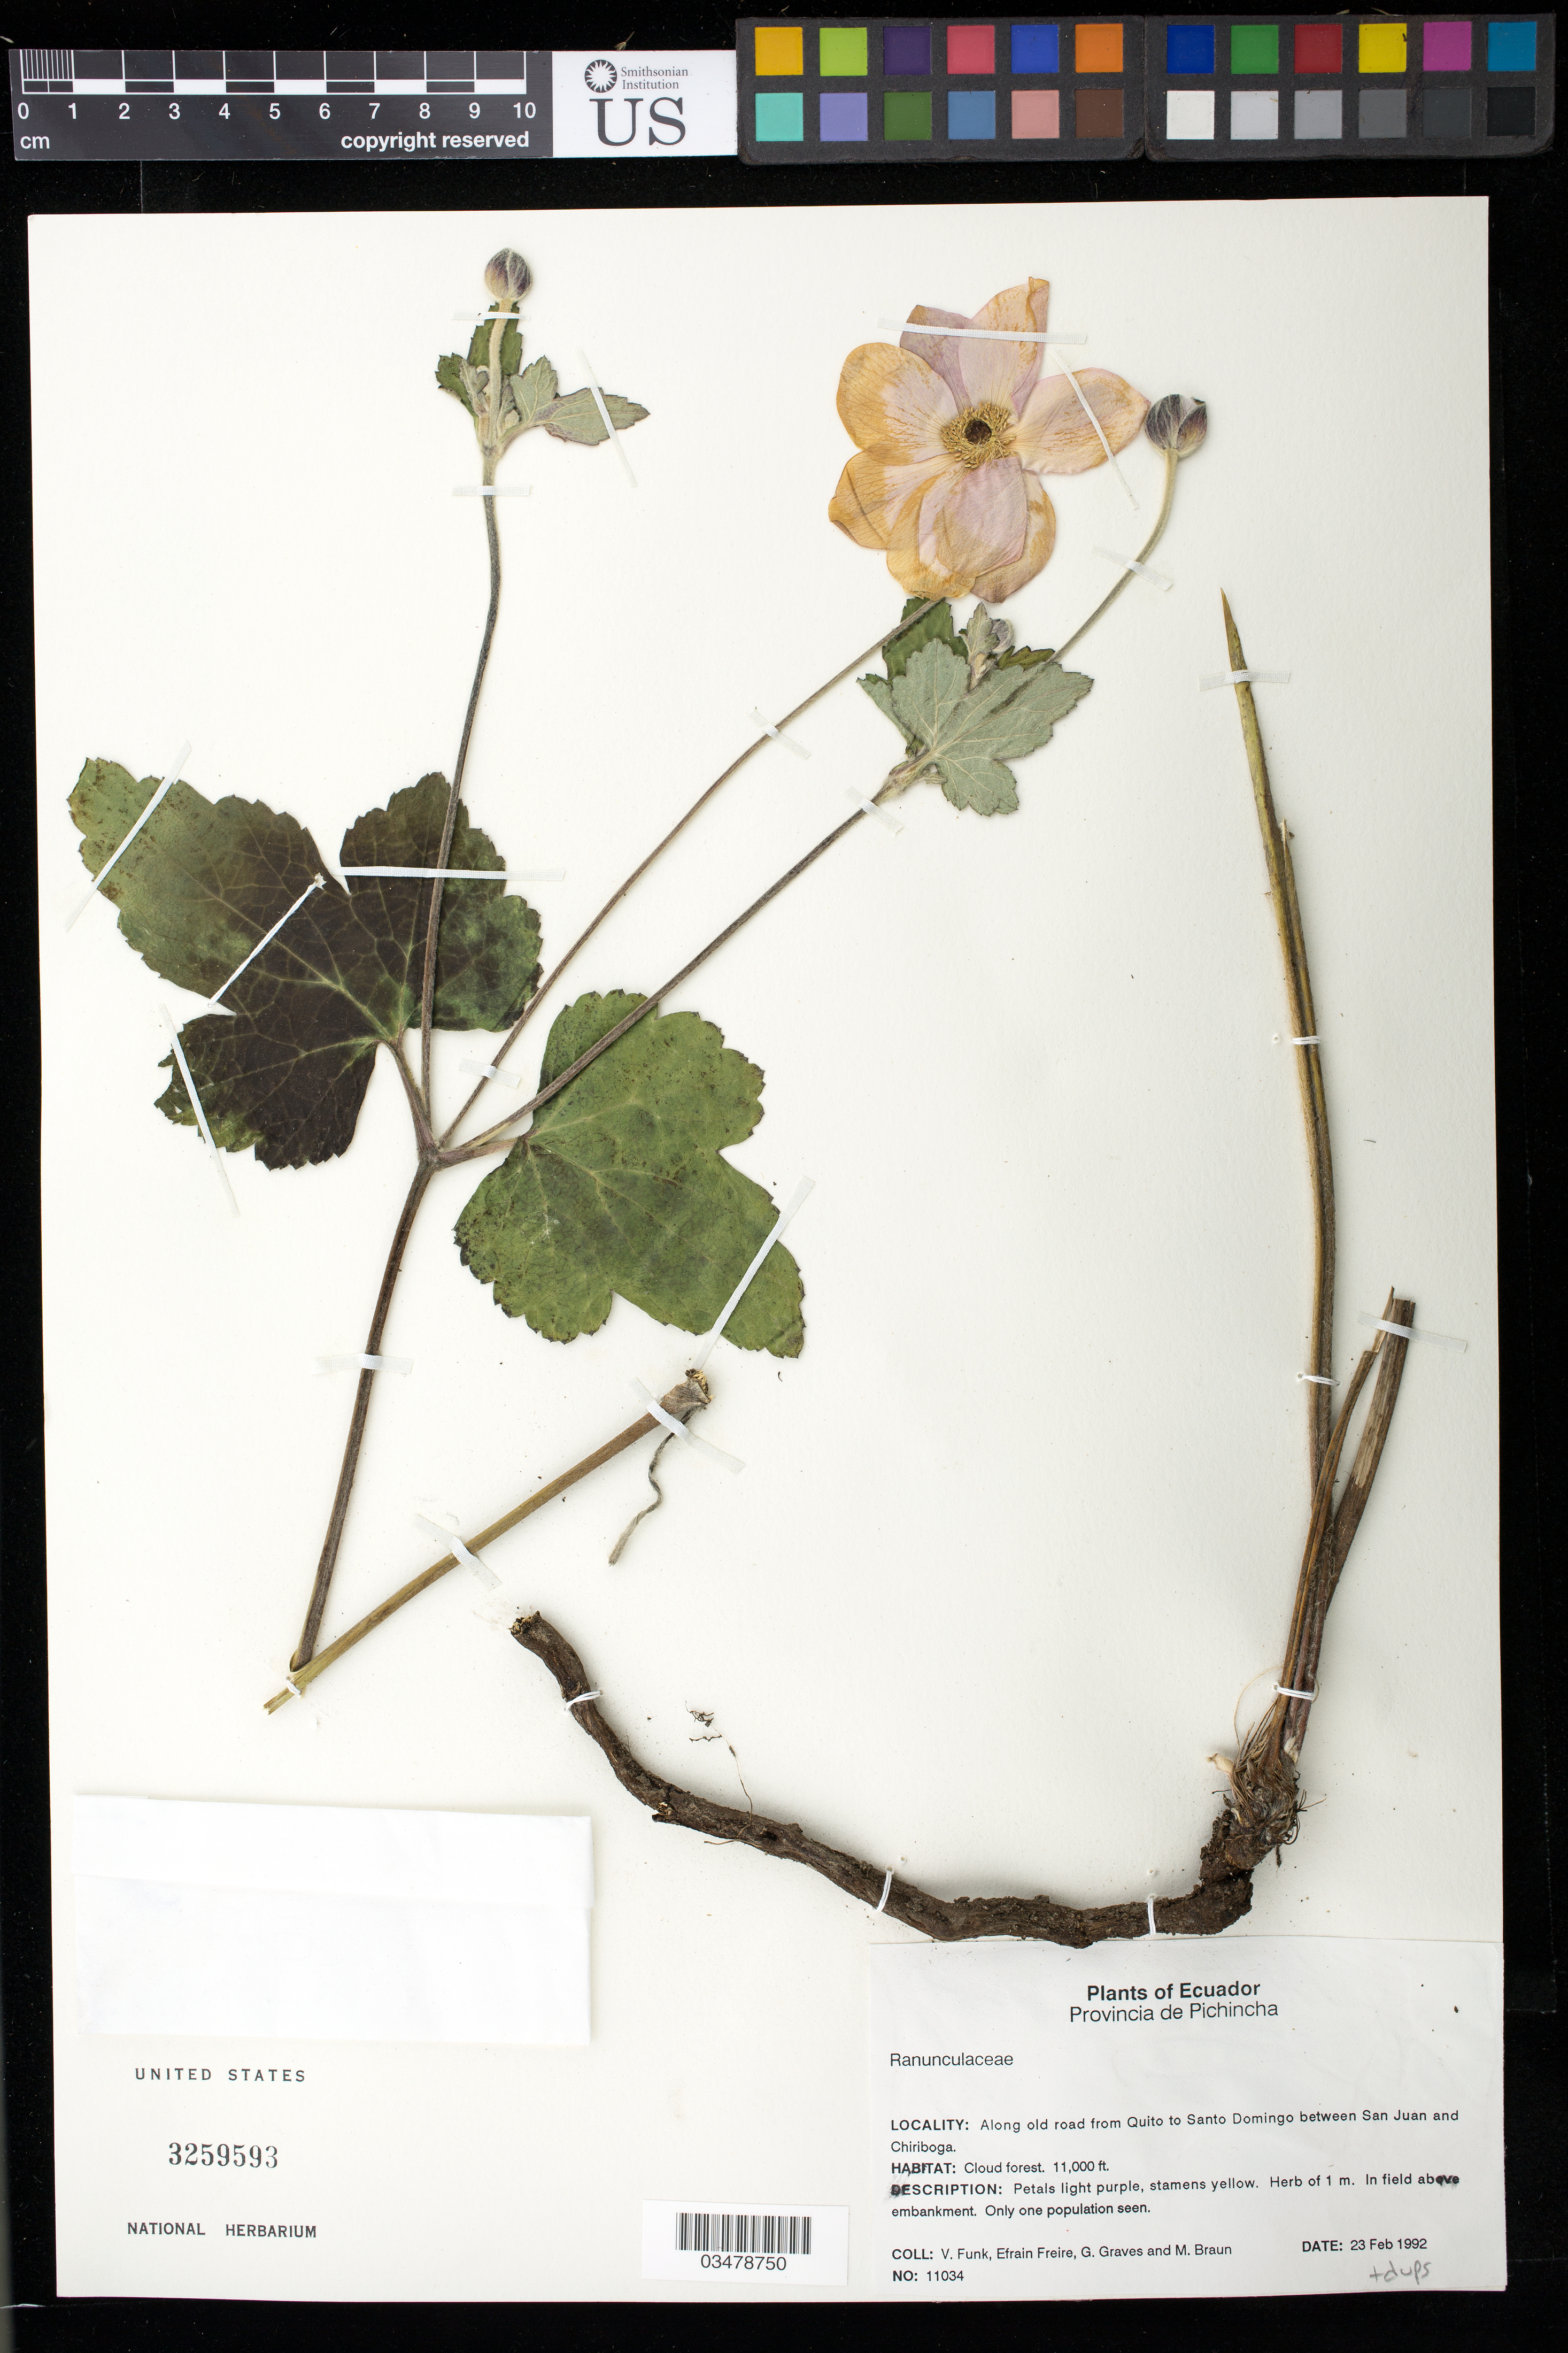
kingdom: Plantae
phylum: Tracheophyta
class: Magnoliopsida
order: Ranunculales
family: Ranunculaceae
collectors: V. Funk, E. Freire, G. Graves & M. Braun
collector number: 11034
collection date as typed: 23 Feb 1992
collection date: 1992-02-23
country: Ecuador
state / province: Pichincha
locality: Along old road from Quito to Santo Domingo between San Juan and Chiriboga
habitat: Cloud forest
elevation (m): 3353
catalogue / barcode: US 3259593